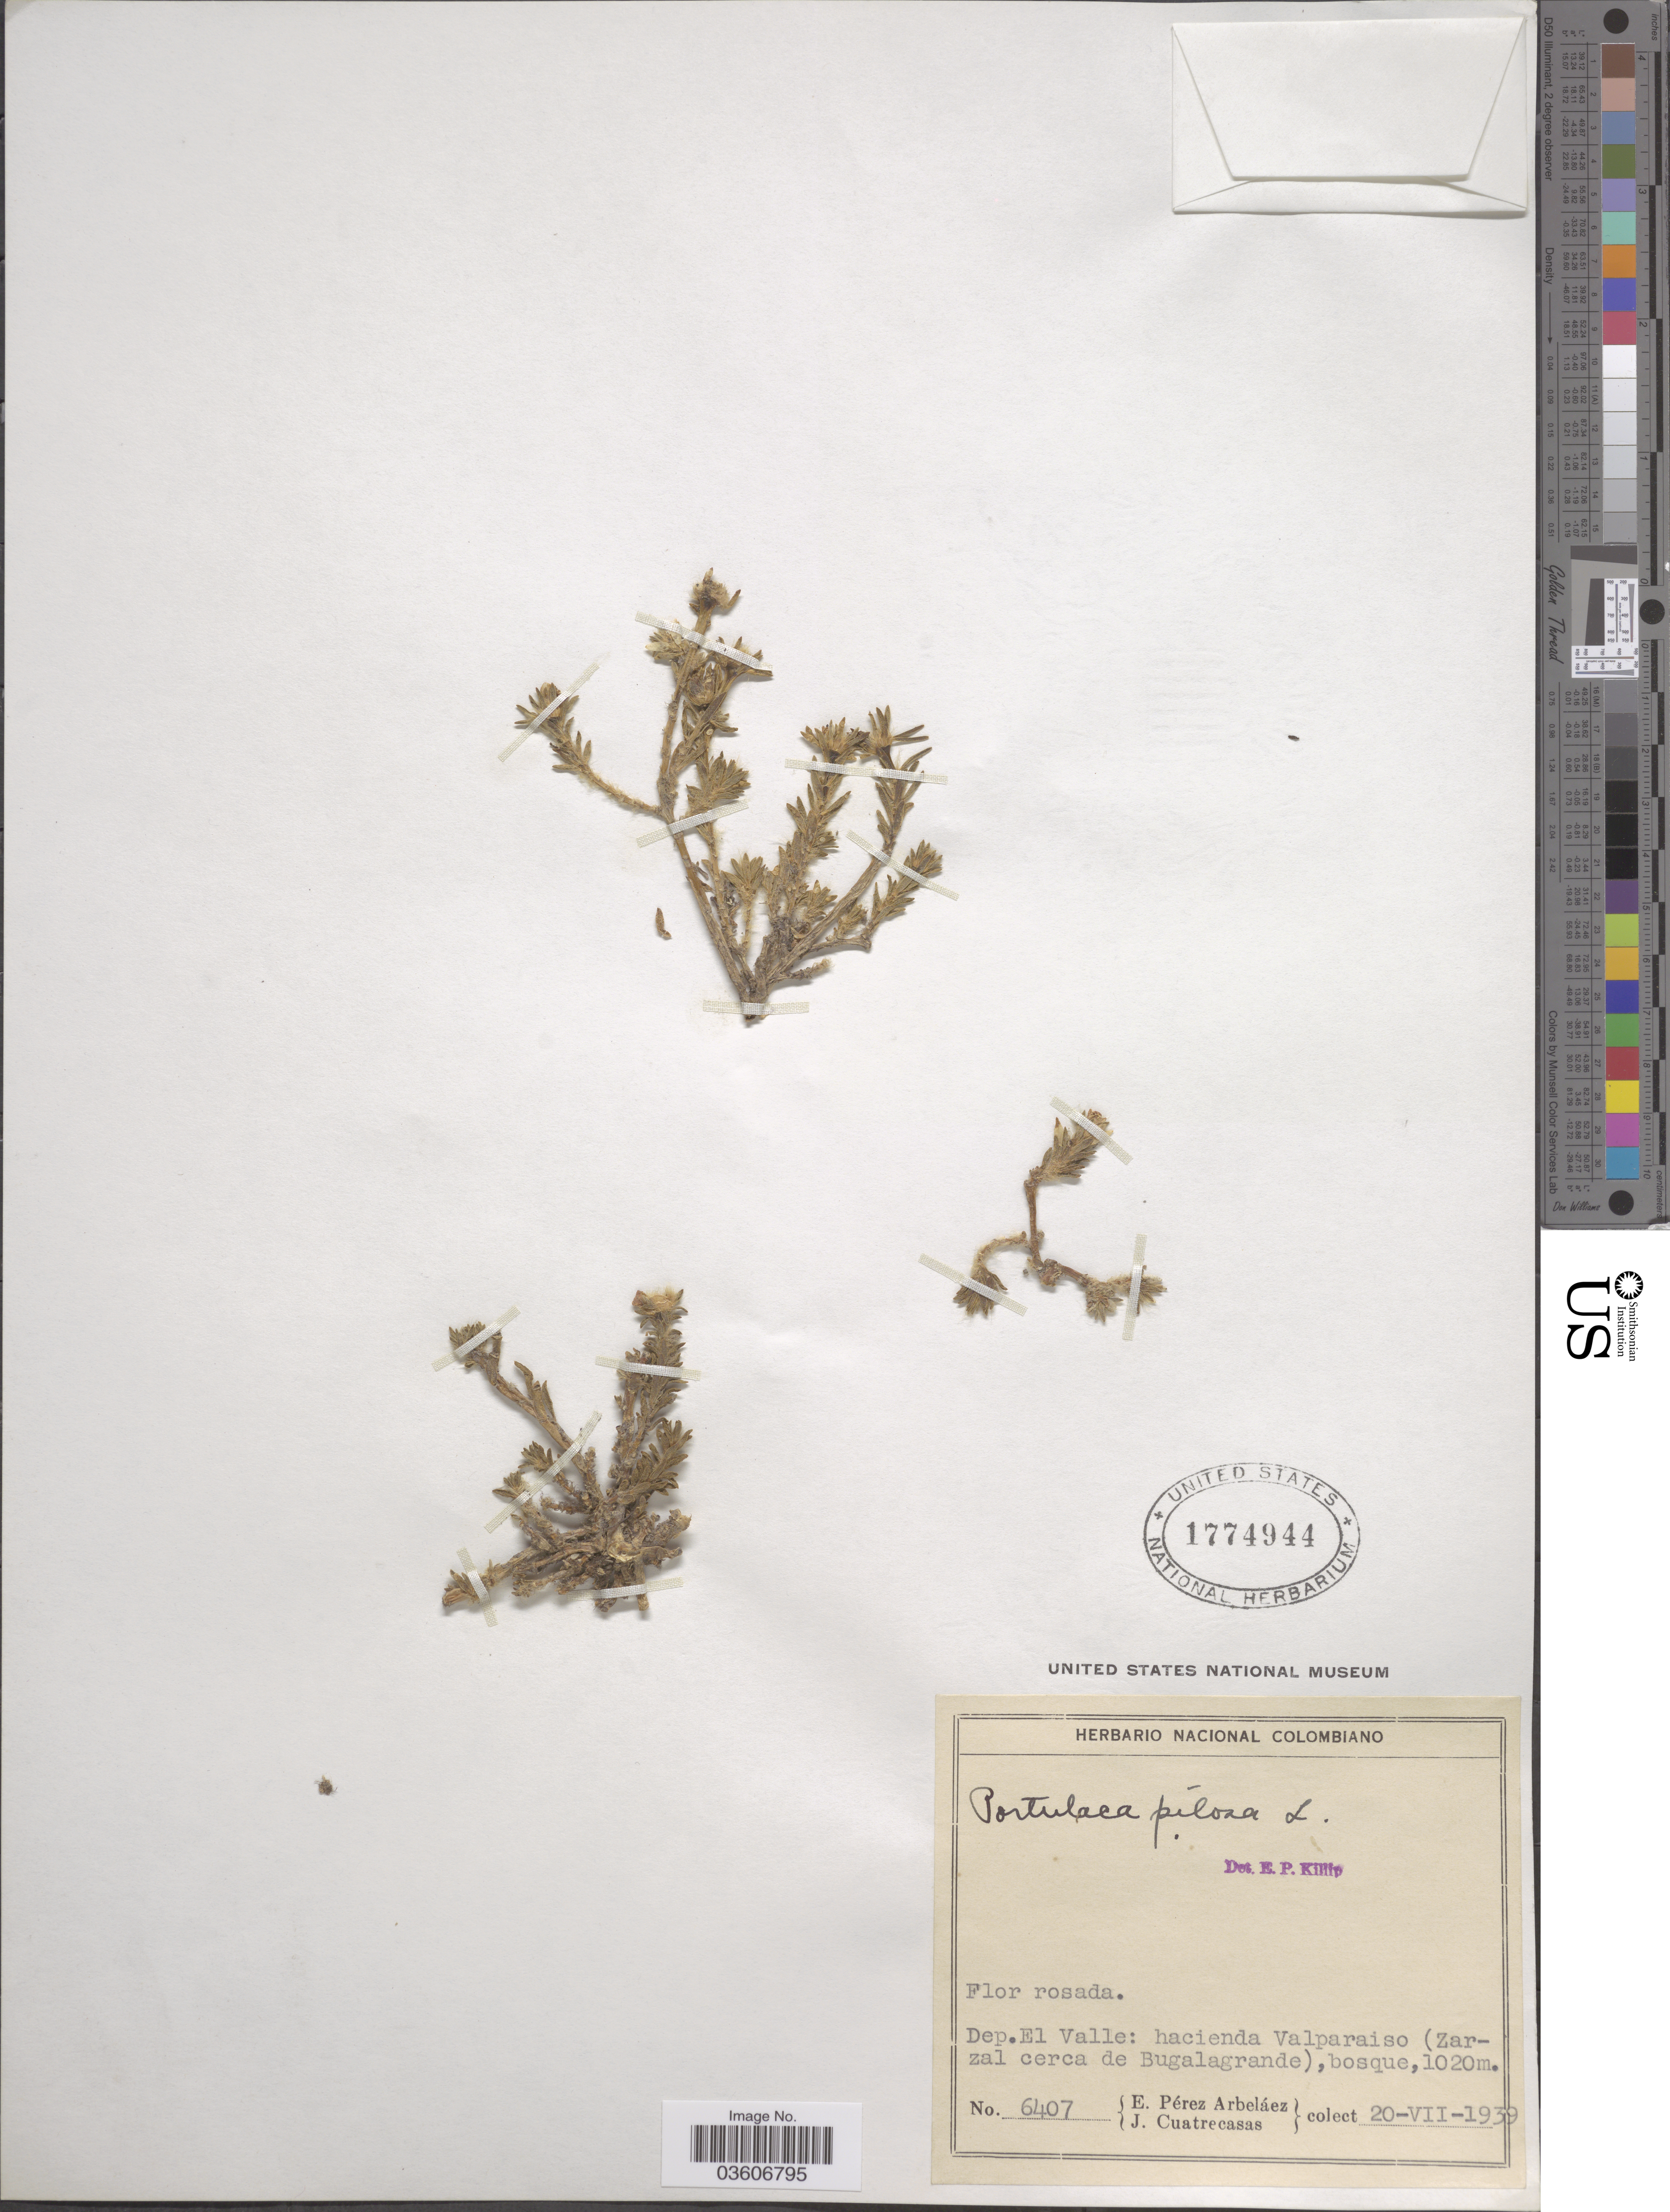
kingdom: Plantae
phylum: Tracheophyta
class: Magnoliopsida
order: Caryophyllales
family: Portulacaceae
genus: Portulaca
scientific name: Portulaca pilosa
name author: L.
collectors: E. Pérez Arbeláez & J. Cuatrecasas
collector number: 6407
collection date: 1939-07-20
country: Colombia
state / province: Valle del Cauca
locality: Dep. El Valle: hacienda Valparaiso (Zarzal cerca de Bugalagrande).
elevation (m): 1020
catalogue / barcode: US 1774944